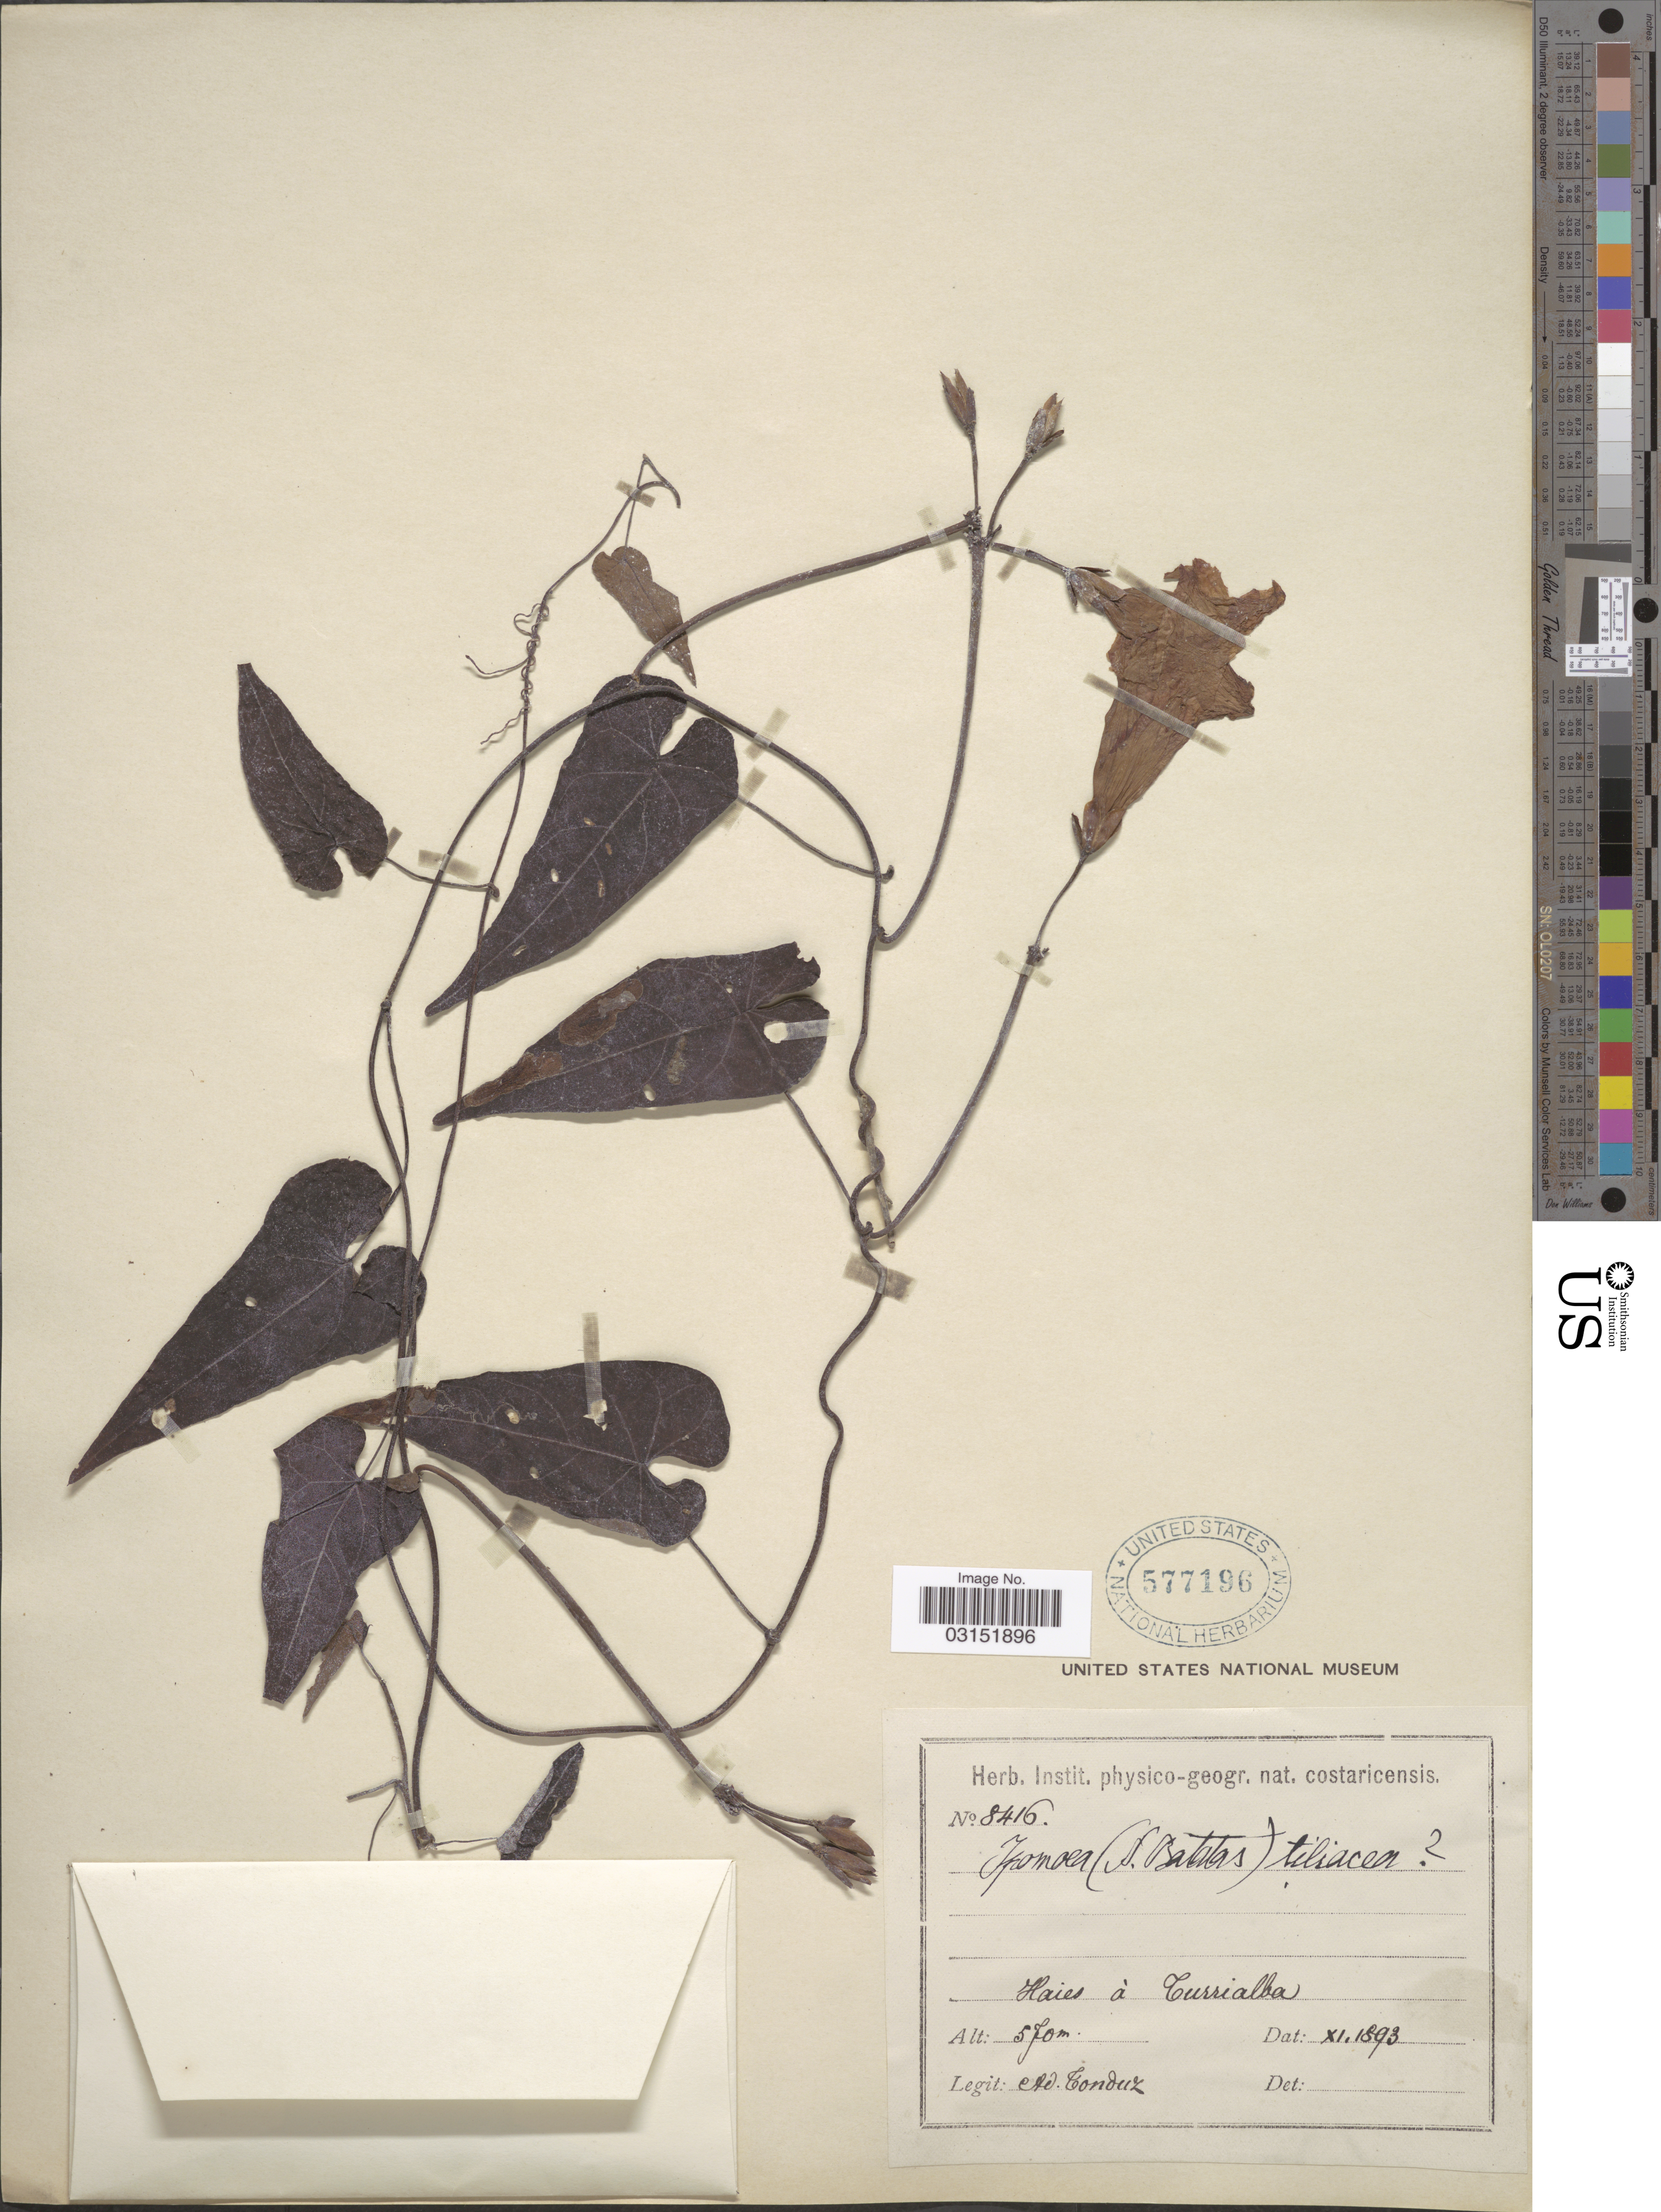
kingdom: Plantae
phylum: Tracheophyta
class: Magnoliopsida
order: Solanales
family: Convolvulaceae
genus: Ipomoea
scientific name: Ipomoea sp.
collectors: A. Tonduz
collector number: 8416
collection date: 1893-11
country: Costa Rica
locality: Haies à Turrialba.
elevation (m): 570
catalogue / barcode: US 577196